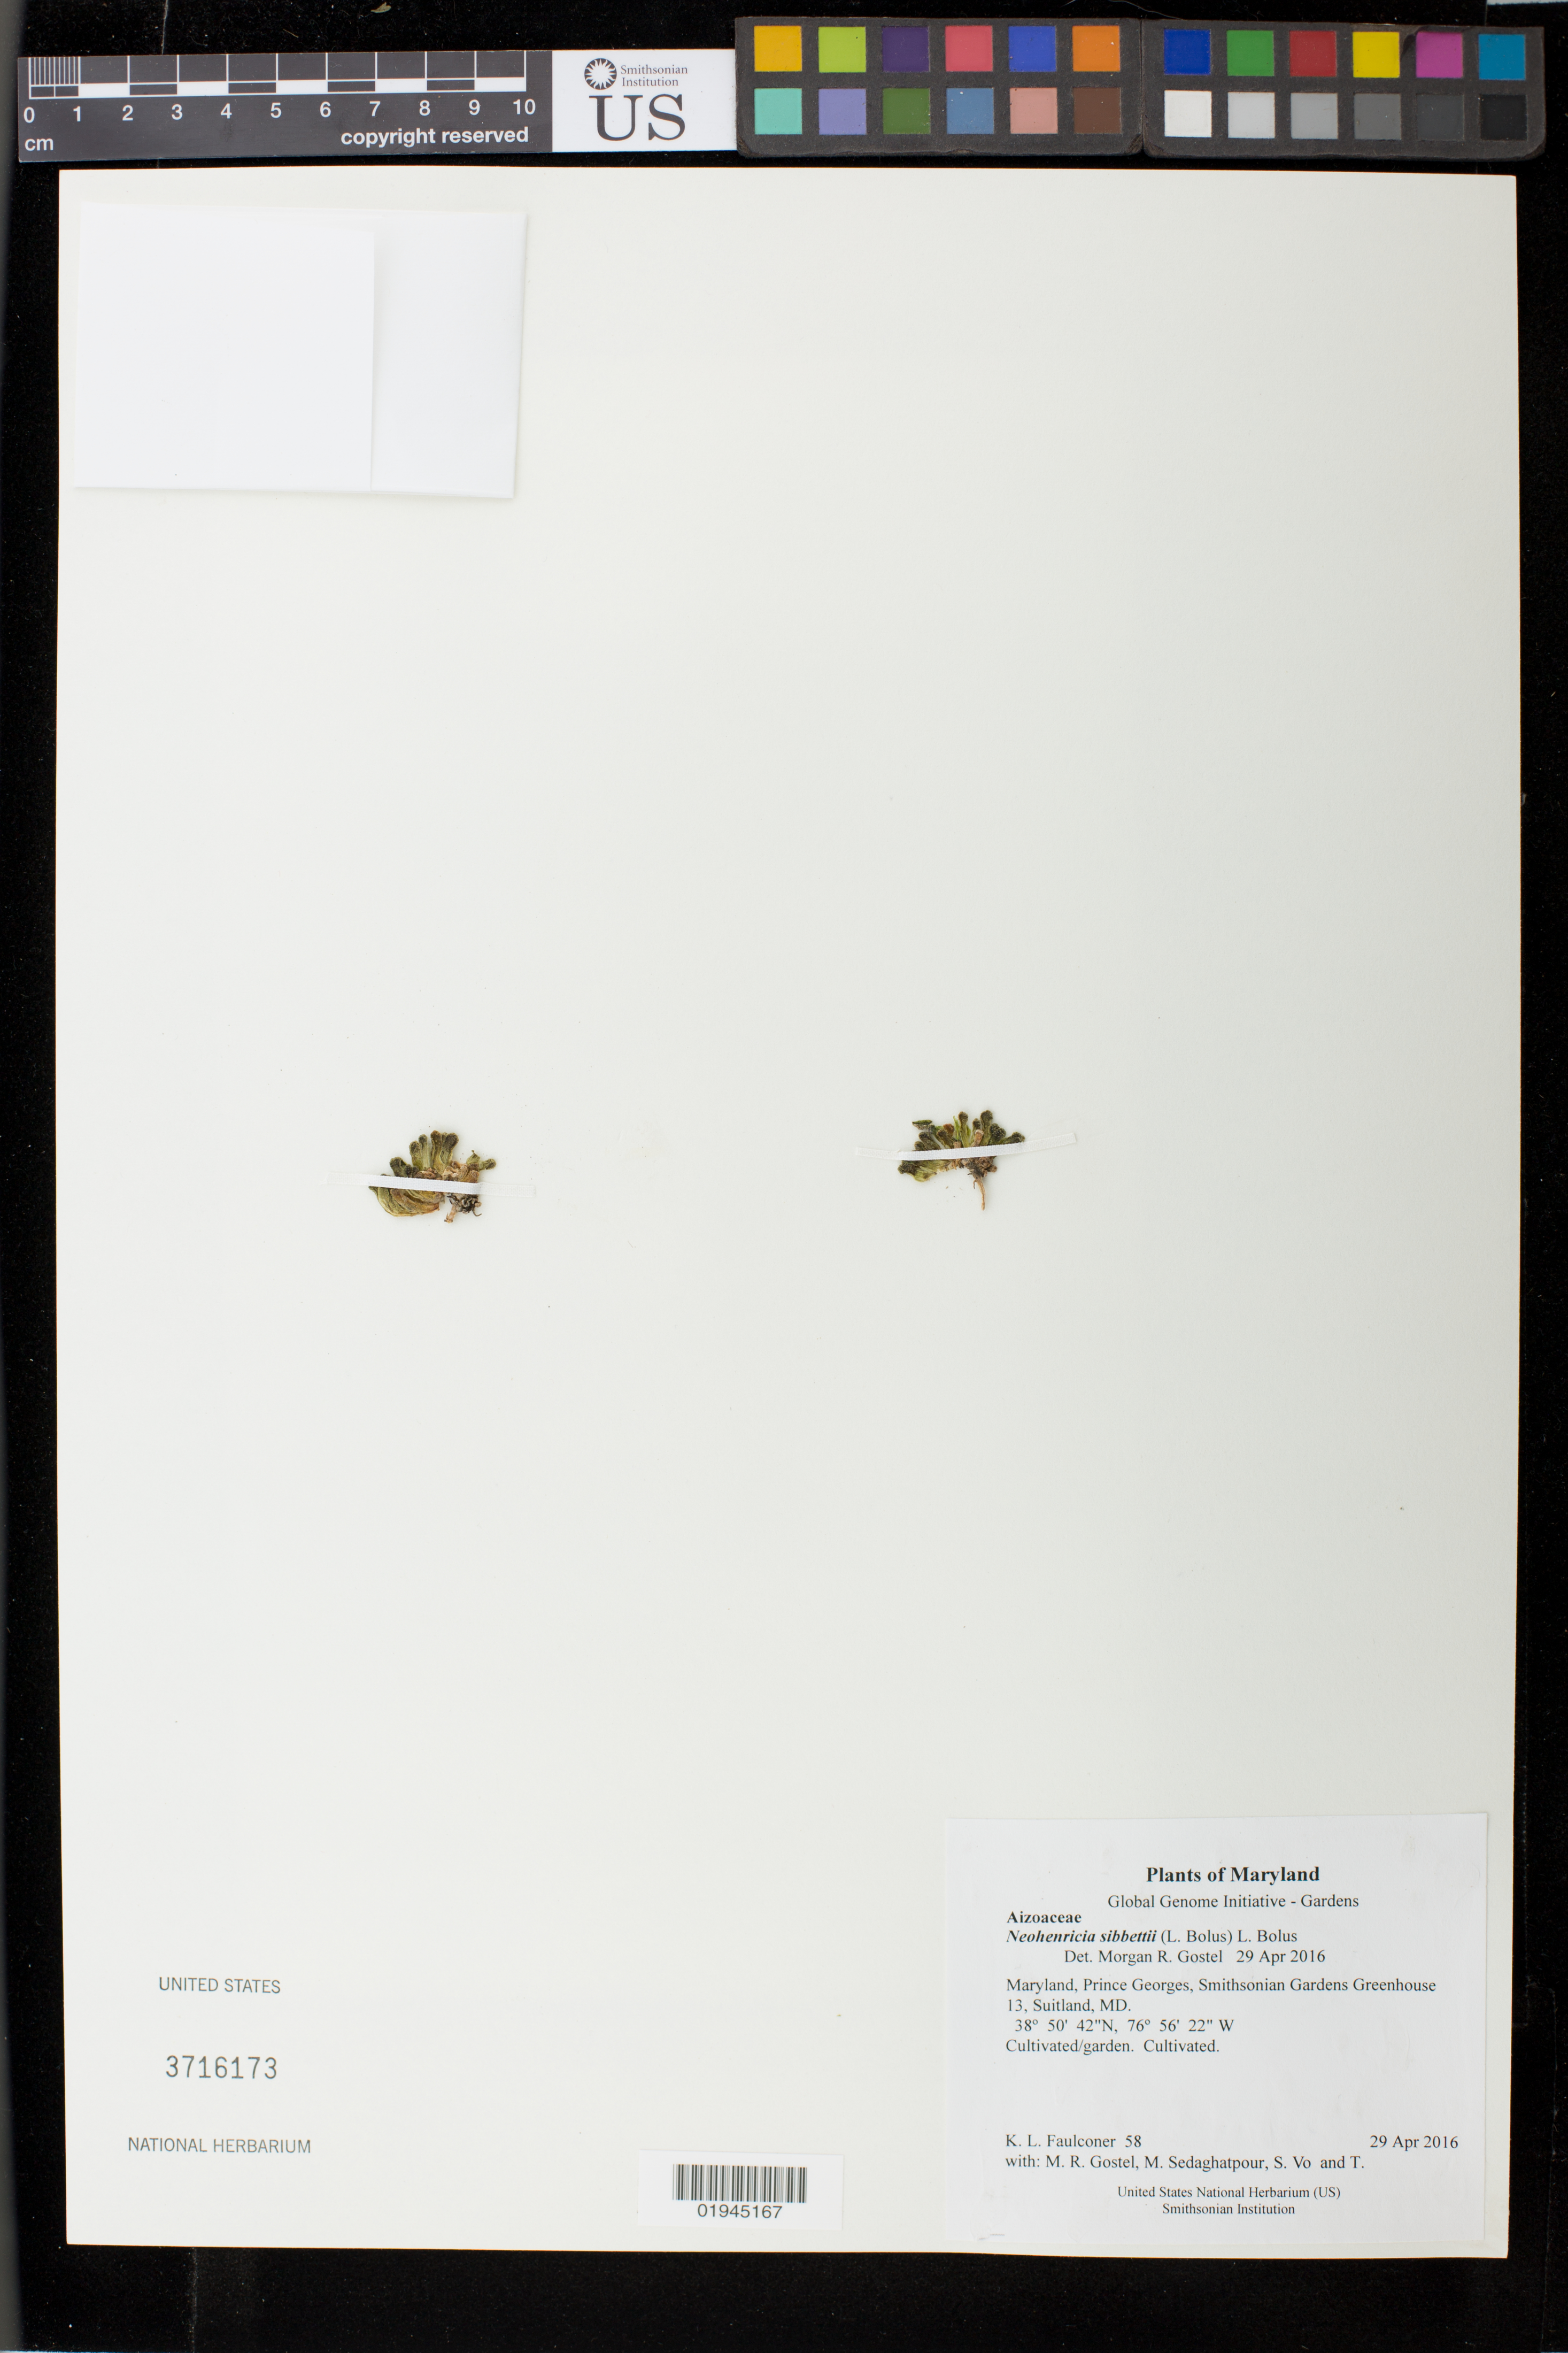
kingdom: Plantae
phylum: Tracheophyta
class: Magnoliopsida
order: Caryophyllales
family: Aizoaceae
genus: Neohenricia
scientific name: Neohenricia sibbettii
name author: (L. Bolus) L. Bolus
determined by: Gostel, Morgan R., (BRIT), Botanical Research Institute of Texas (UNITED STATES)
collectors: K. L. Faulconer, M. R. Gostel, M. Sedaghatpour, S. Vo & T. Mirenda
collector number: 58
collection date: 2016-04-29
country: United States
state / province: Maryland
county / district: Prince George's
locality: Smithsonian Gardens Greenhouse 13, Suitland, MD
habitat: Cultivated/garden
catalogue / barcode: US 3716173